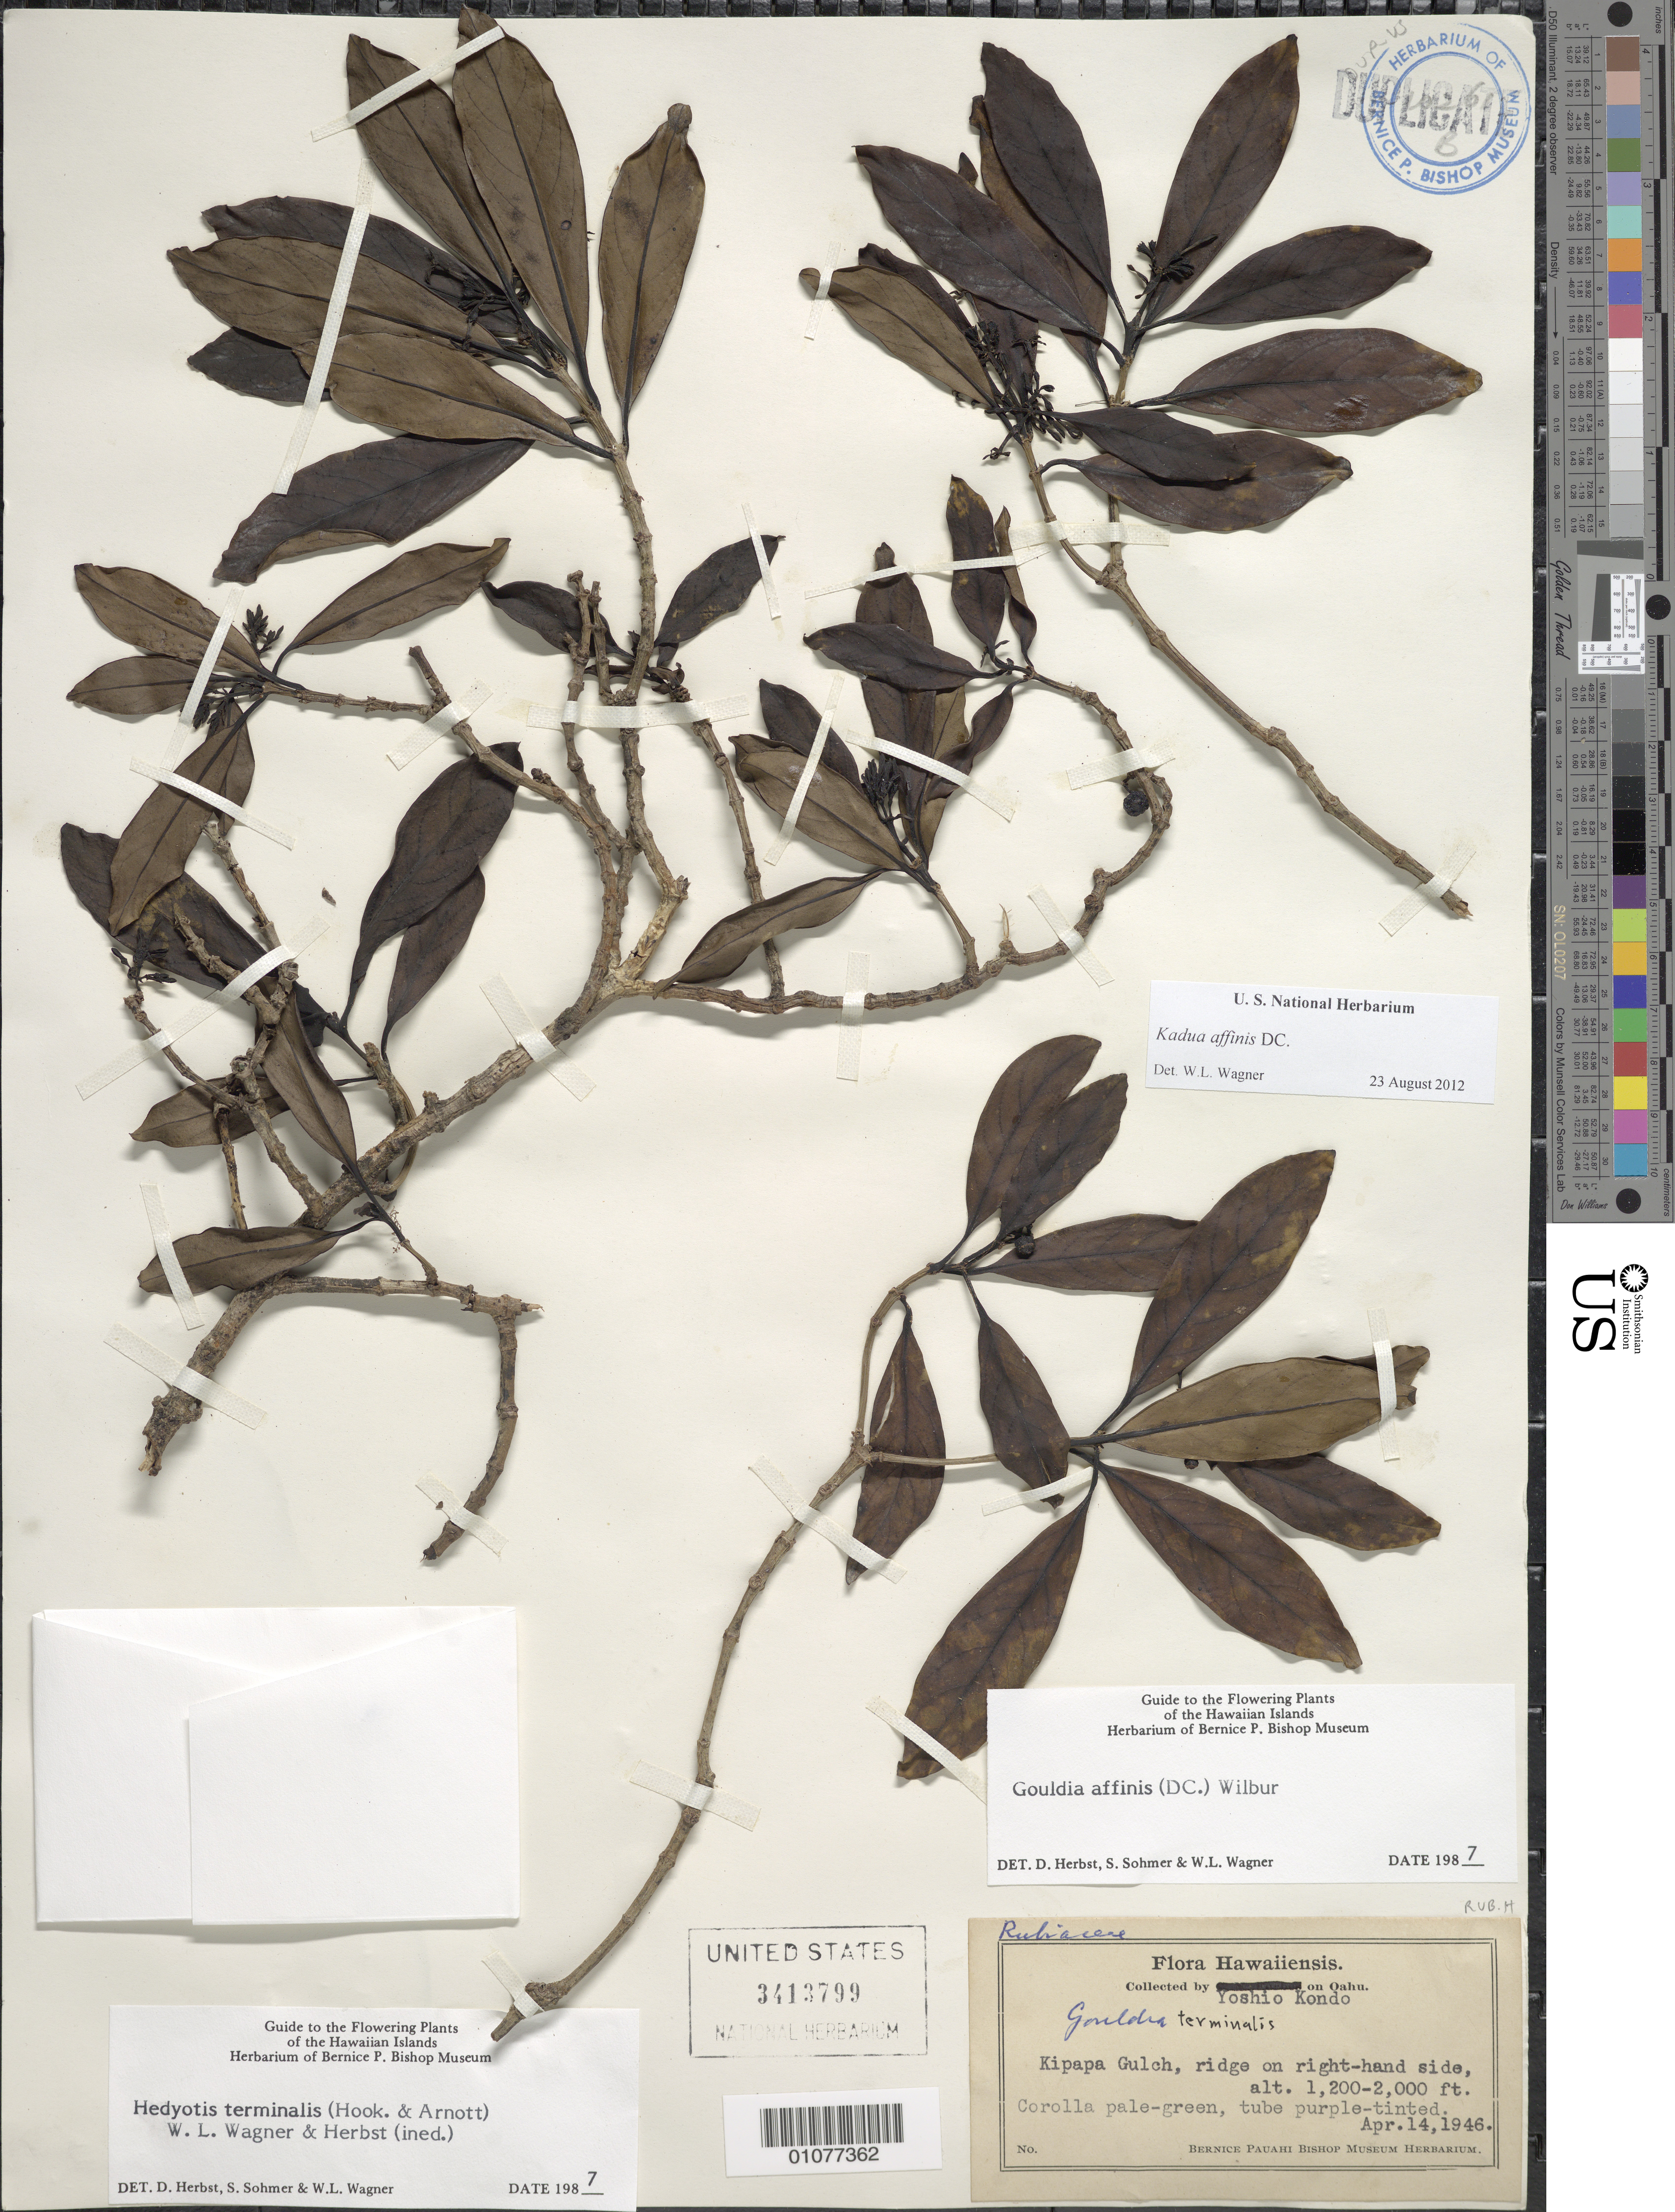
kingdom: Plantae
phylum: Tracheophyta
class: Magnoliopsida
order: Gentianales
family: Rubiaceae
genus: Kadua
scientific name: Kadua affinis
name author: DC.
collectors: Y. Kondo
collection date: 1946-04-14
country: United States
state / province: Hawaii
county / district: Honolulu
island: Oahu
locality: Kipapa Gulch, ridge on right-hand side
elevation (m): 366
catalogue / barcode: US 3413799